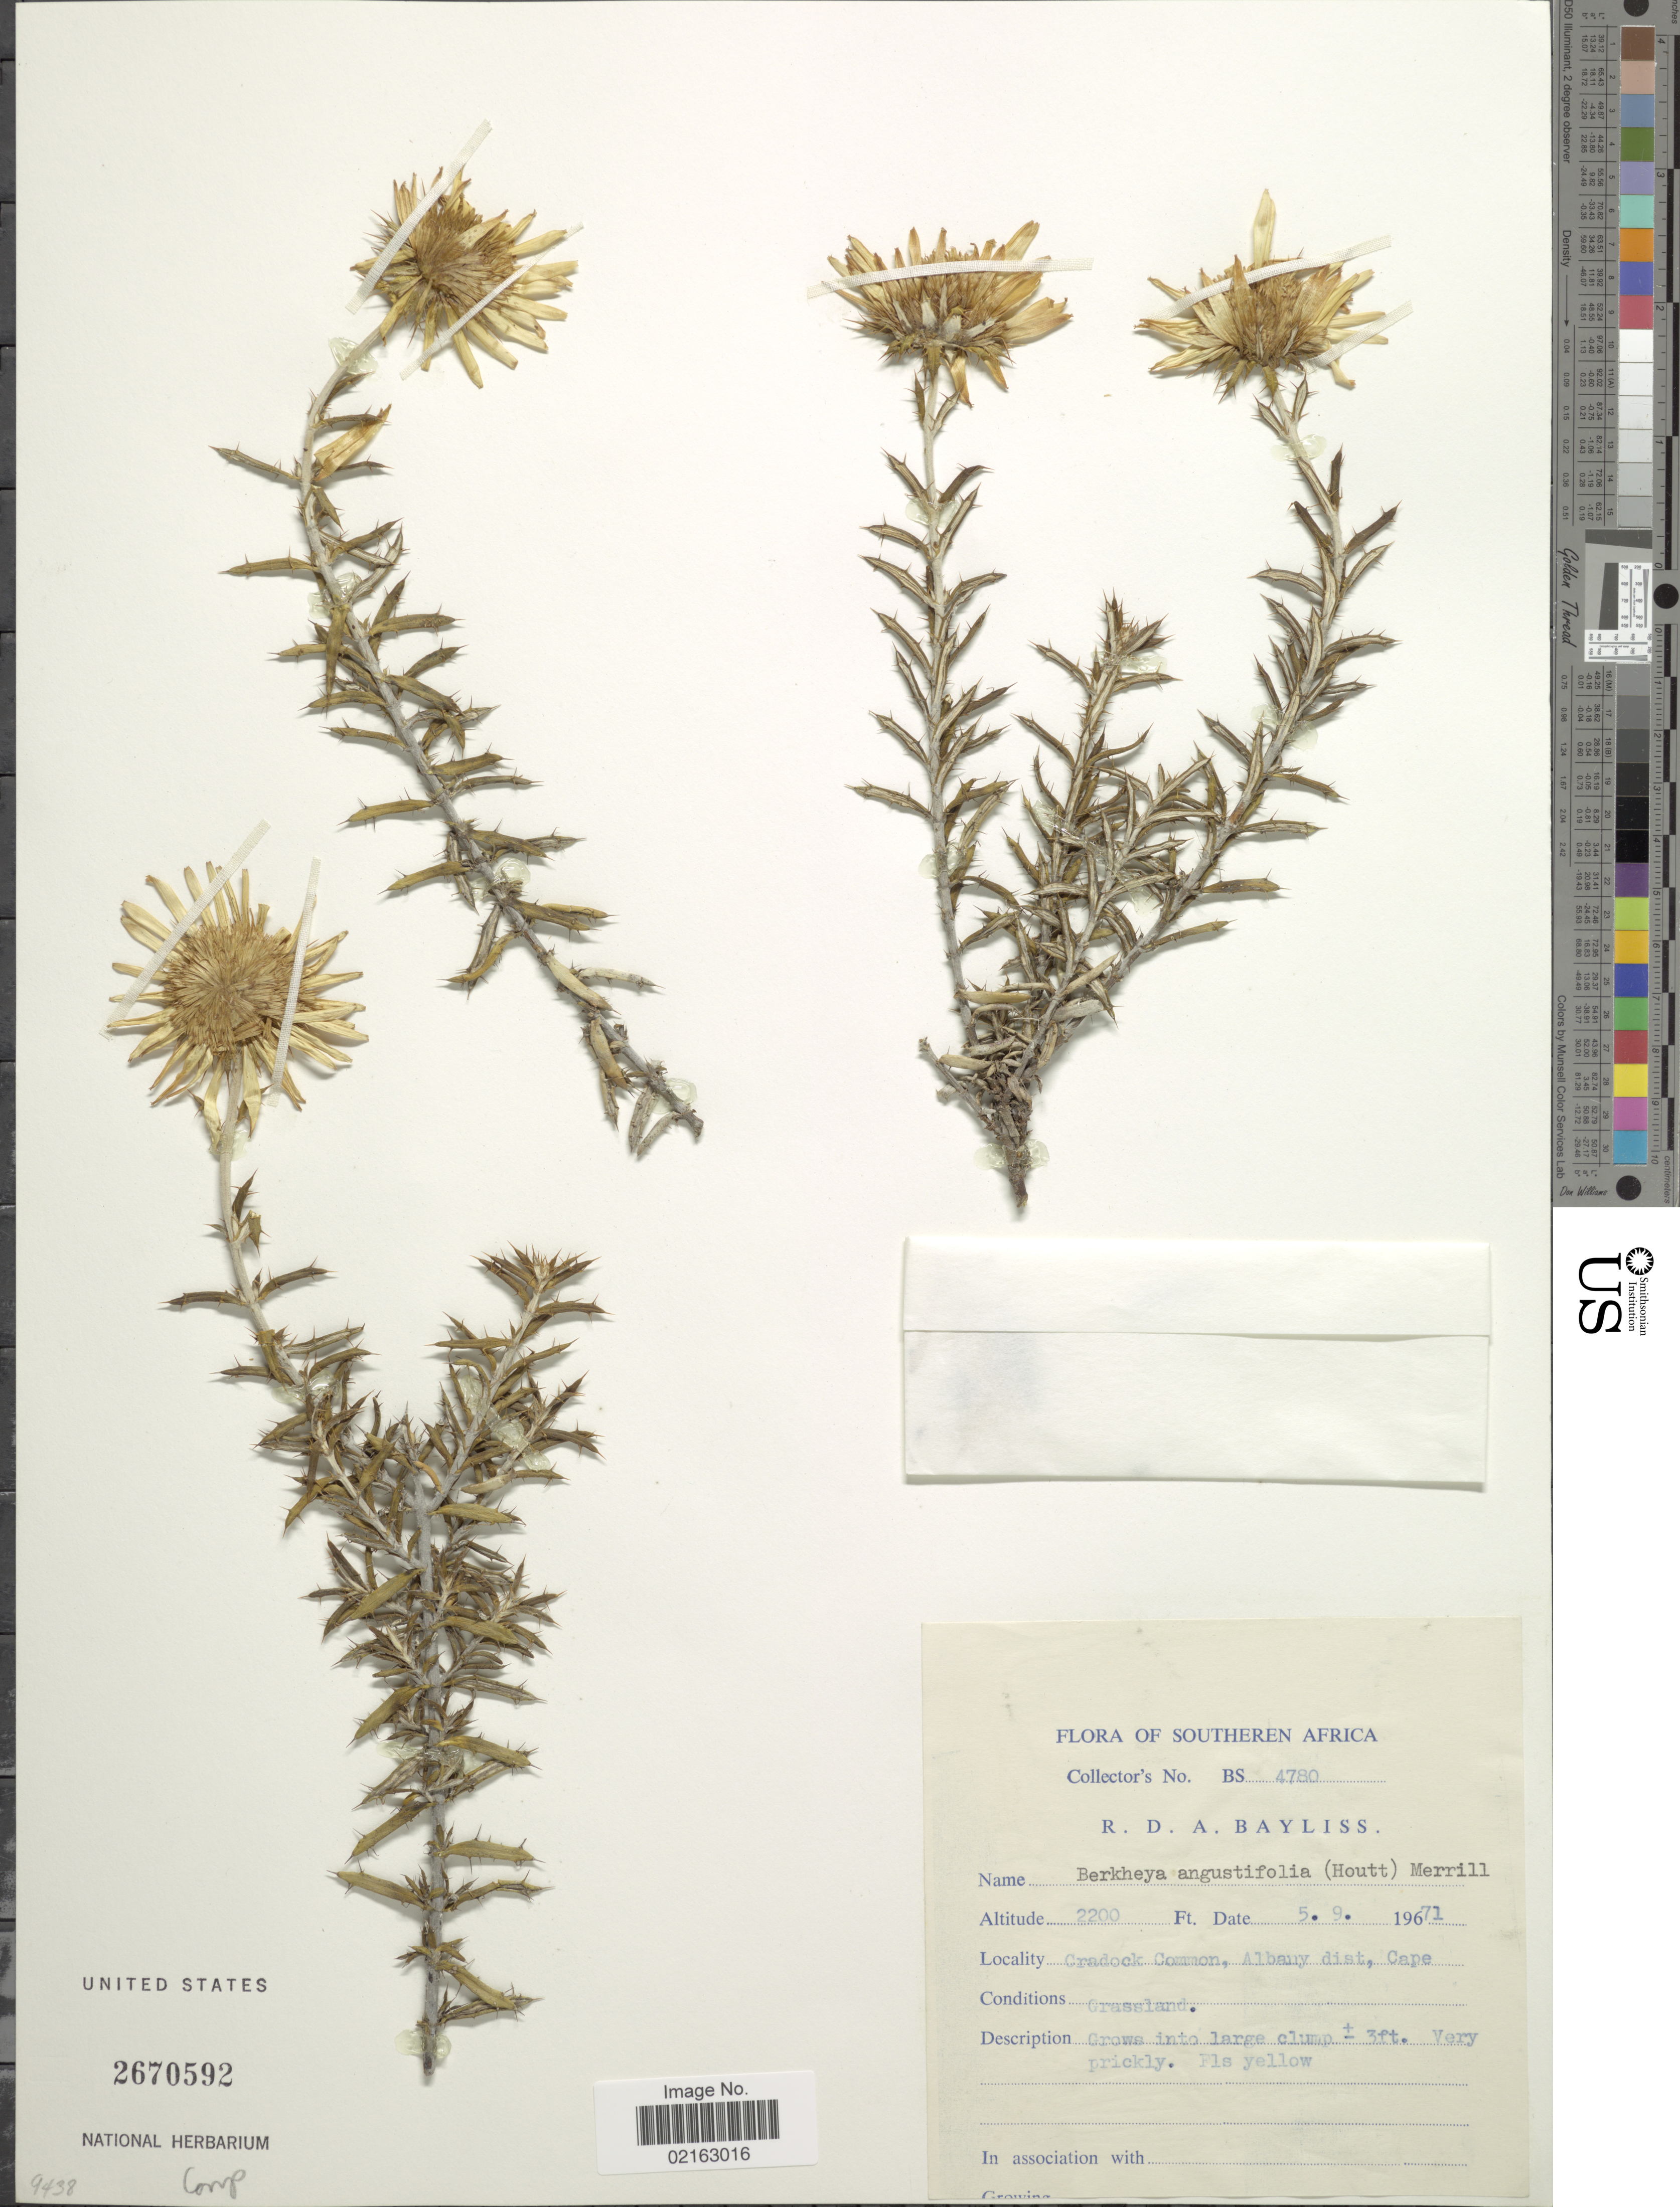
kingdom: Plantae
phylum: Tracheophyta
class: Magnoliopsida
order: Asterales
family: Asteraceae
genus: Berkheya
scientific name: Berkheya angustifolia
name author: (Houtt.) Merr.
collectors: R. Bayliss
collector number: BS 4780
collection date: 1971-09-05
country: South Africa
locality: Southern Africa. Cradock Common, Albany dist, Cape.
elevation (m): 671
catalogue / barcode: US 2670592